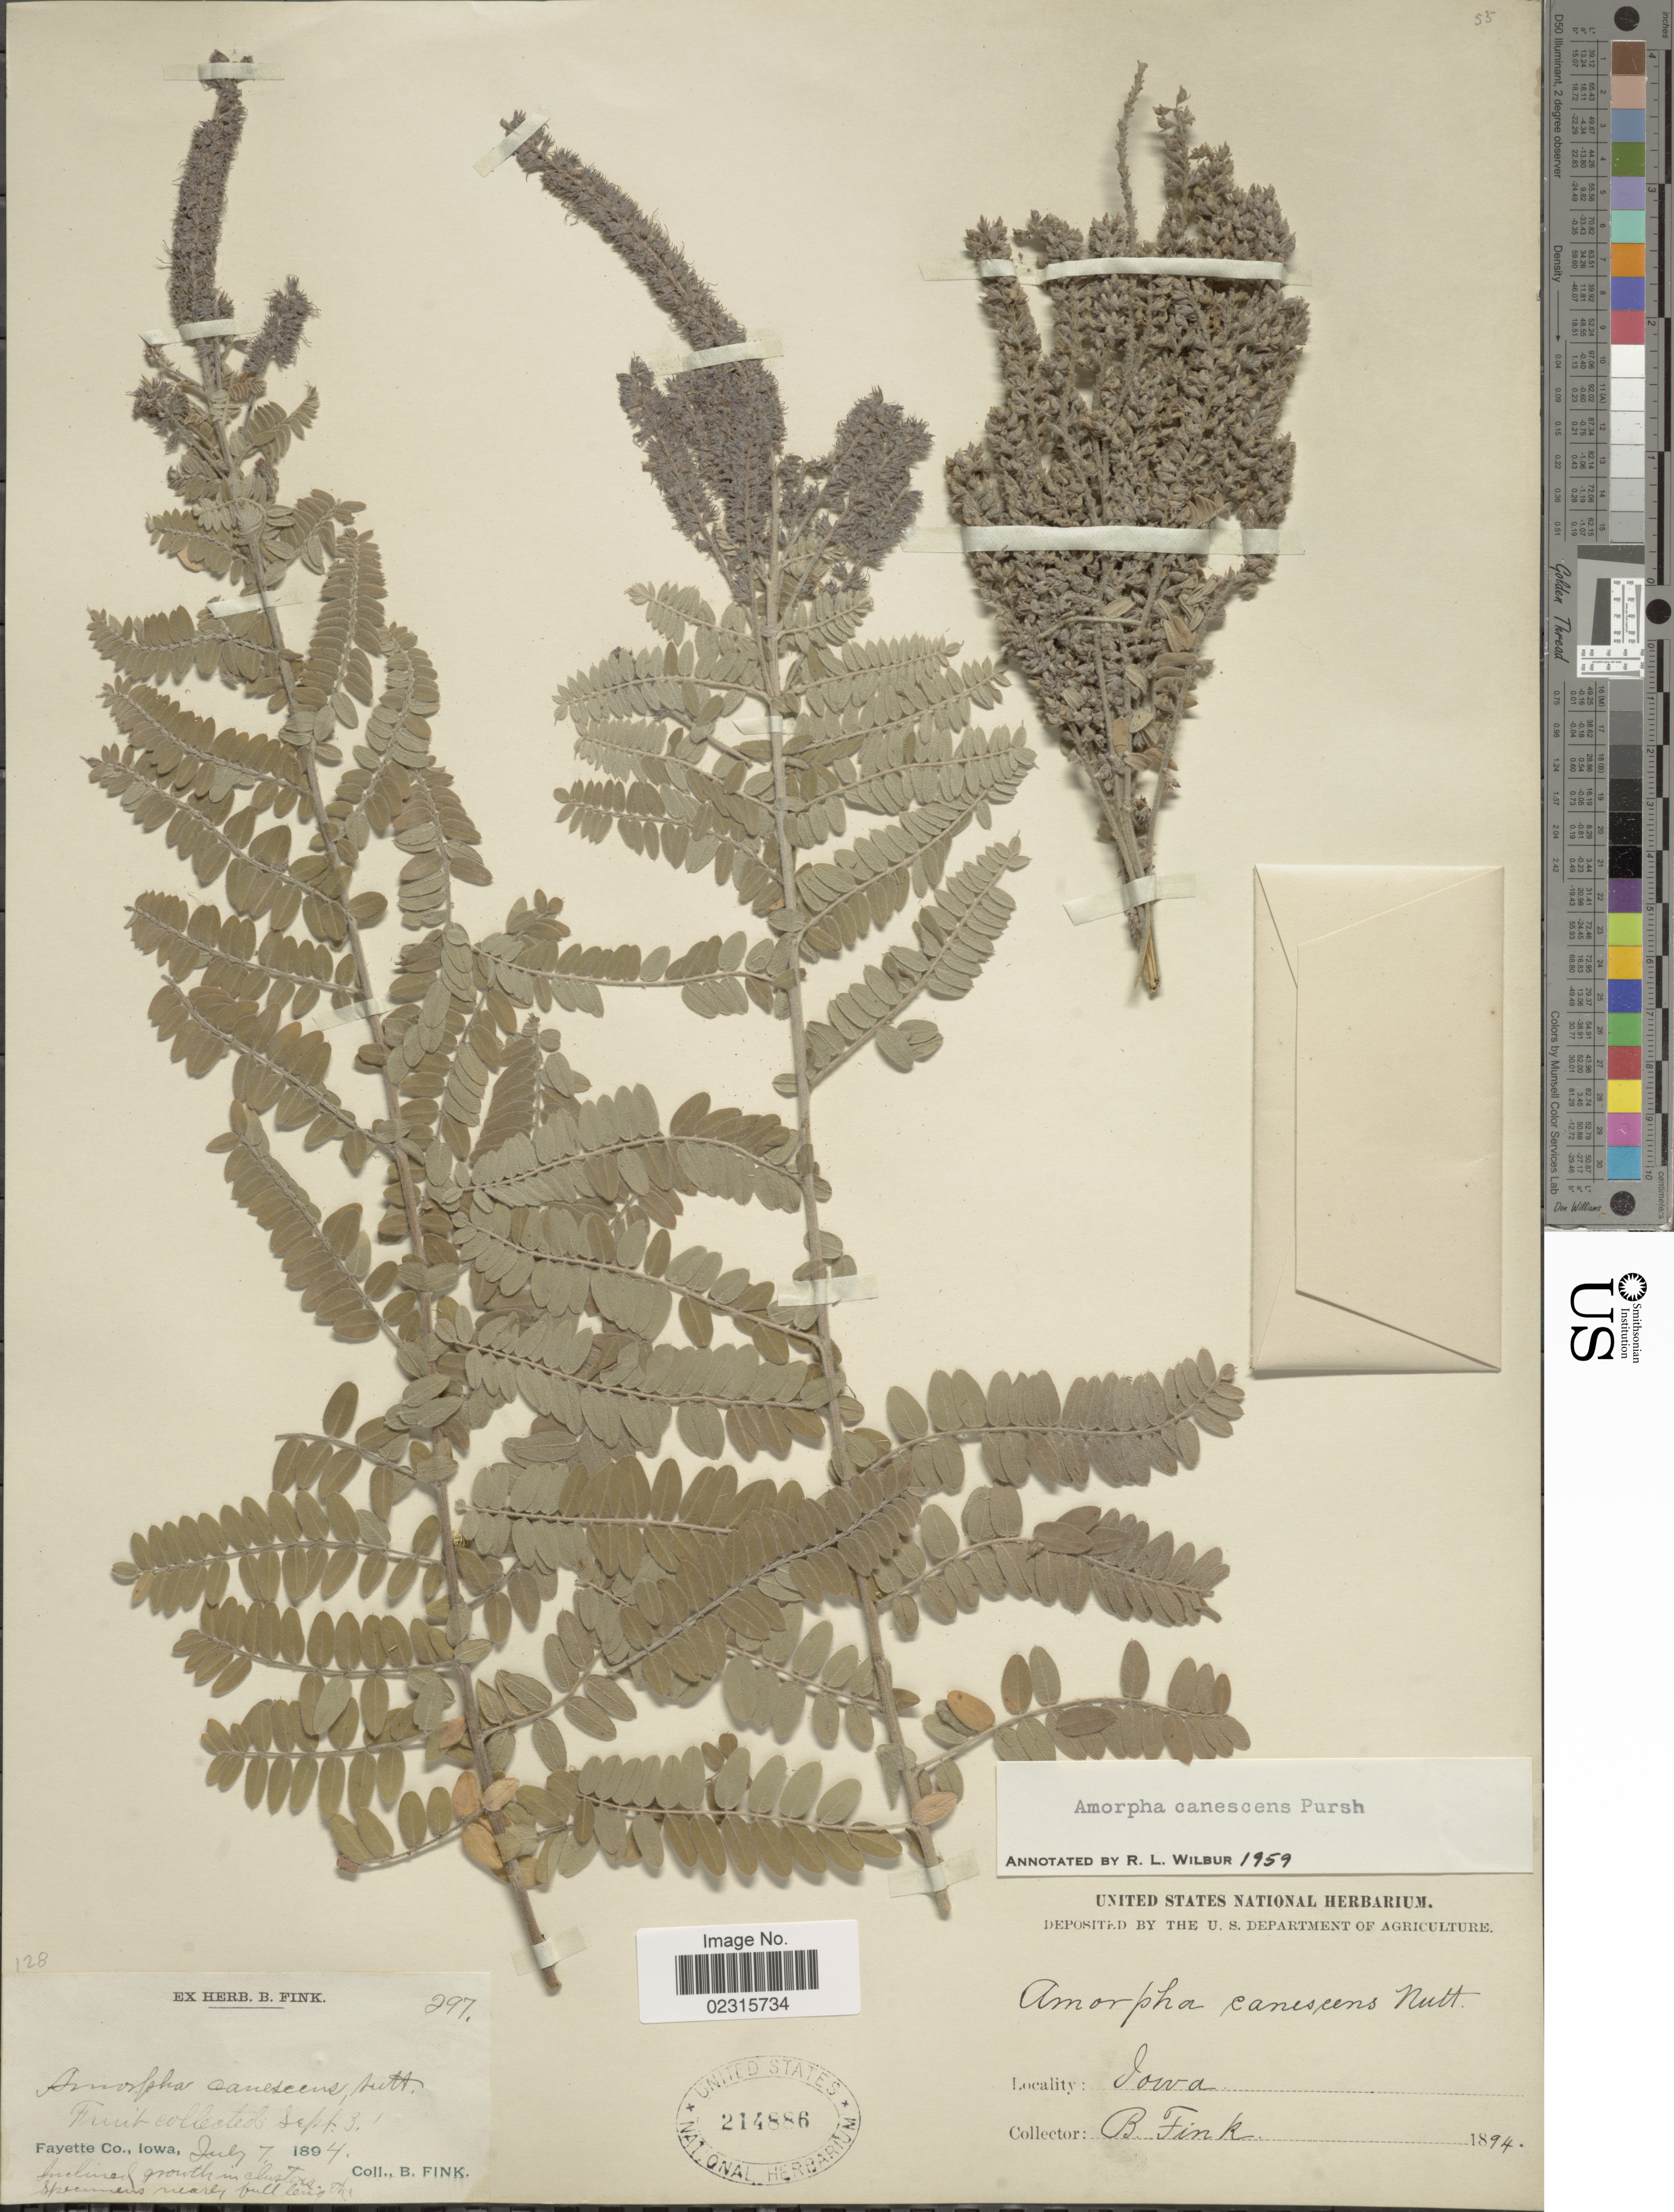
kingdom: Plantae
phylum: Tracheophyta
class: Magnoliopsida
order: Fabales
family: Fabaceae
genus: Amorpha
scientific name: Amorpha canescens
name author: Pursh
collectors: B. Fink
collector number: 297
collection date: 1894-07-07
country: United States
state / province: Iowa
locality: Fayette Co.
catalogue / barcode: US 214886